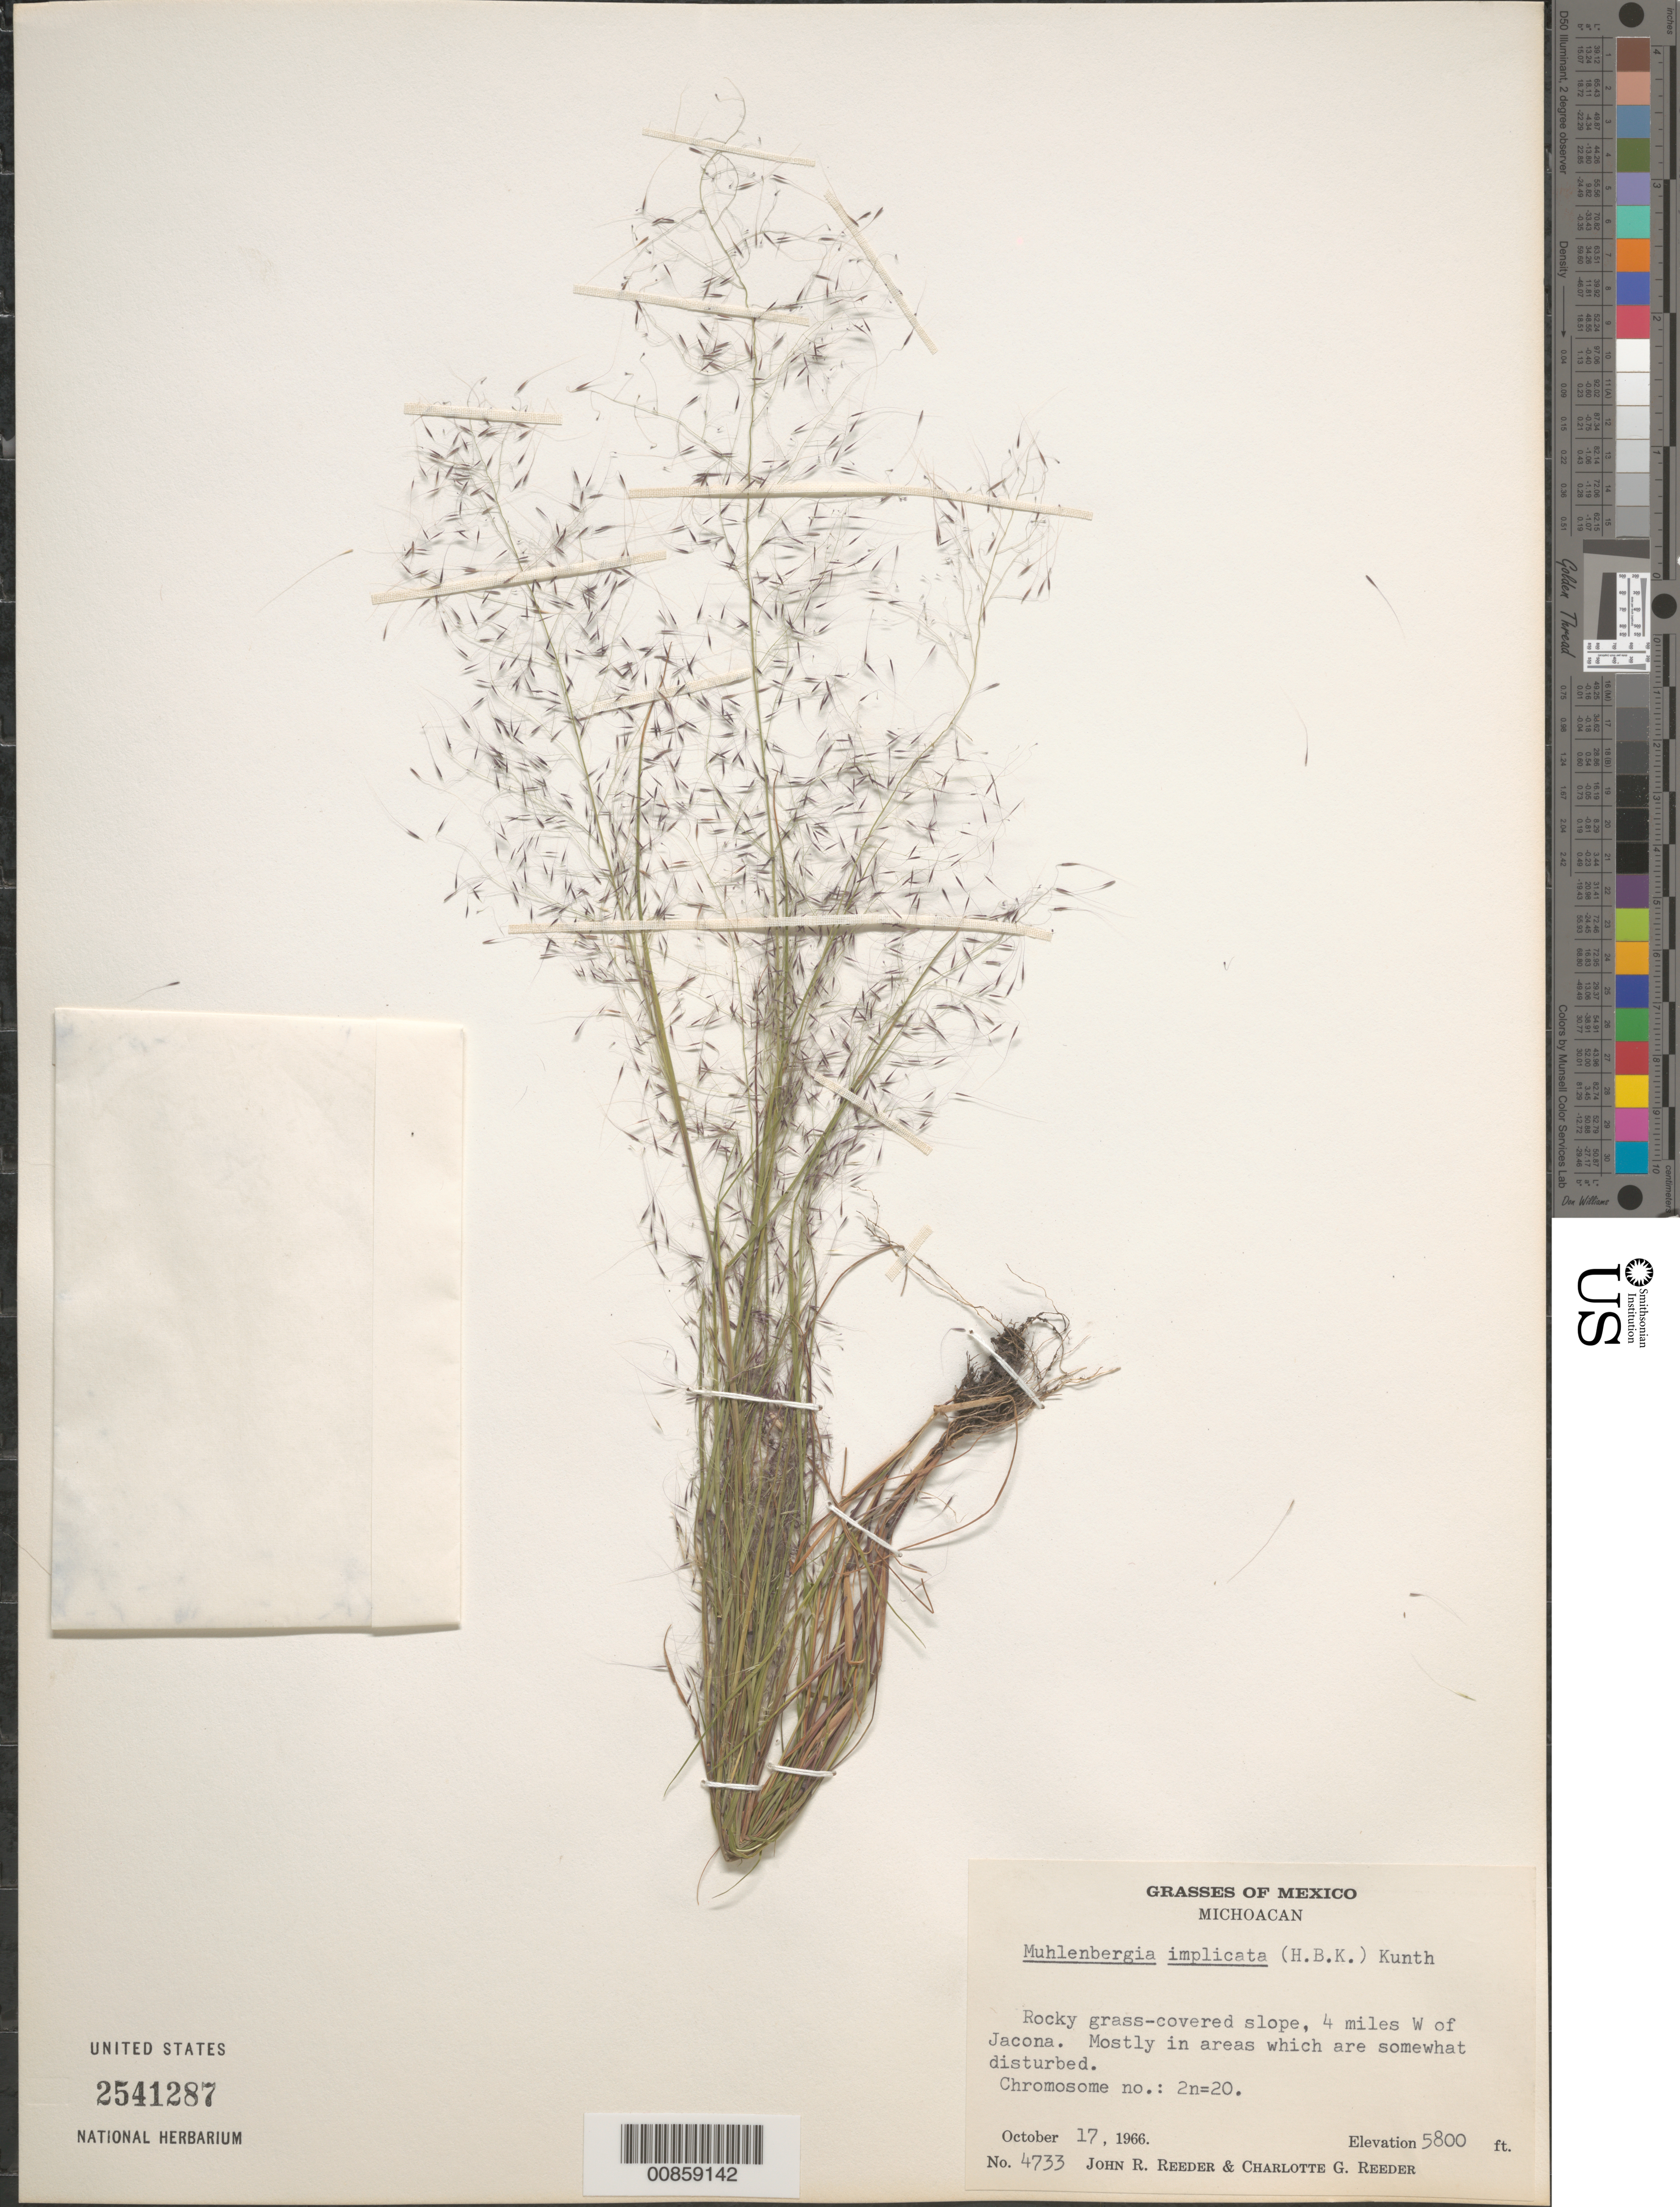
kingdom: Plantae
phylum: Tracheophyta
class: Liliopsida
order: Poales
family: Poaceae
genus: Muhlenbergia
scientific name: Muhlenbergia implicata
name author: (Kunth) Trin.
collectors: C. G. Reeder & J. R. Reeder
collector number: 4733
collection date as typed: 17 Oct 1966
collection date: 1966-10-17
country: Mexico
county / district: Jacona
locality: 4 mi W of Jacona, mpio. Jacona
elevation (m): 1769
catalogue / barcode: US 2541287